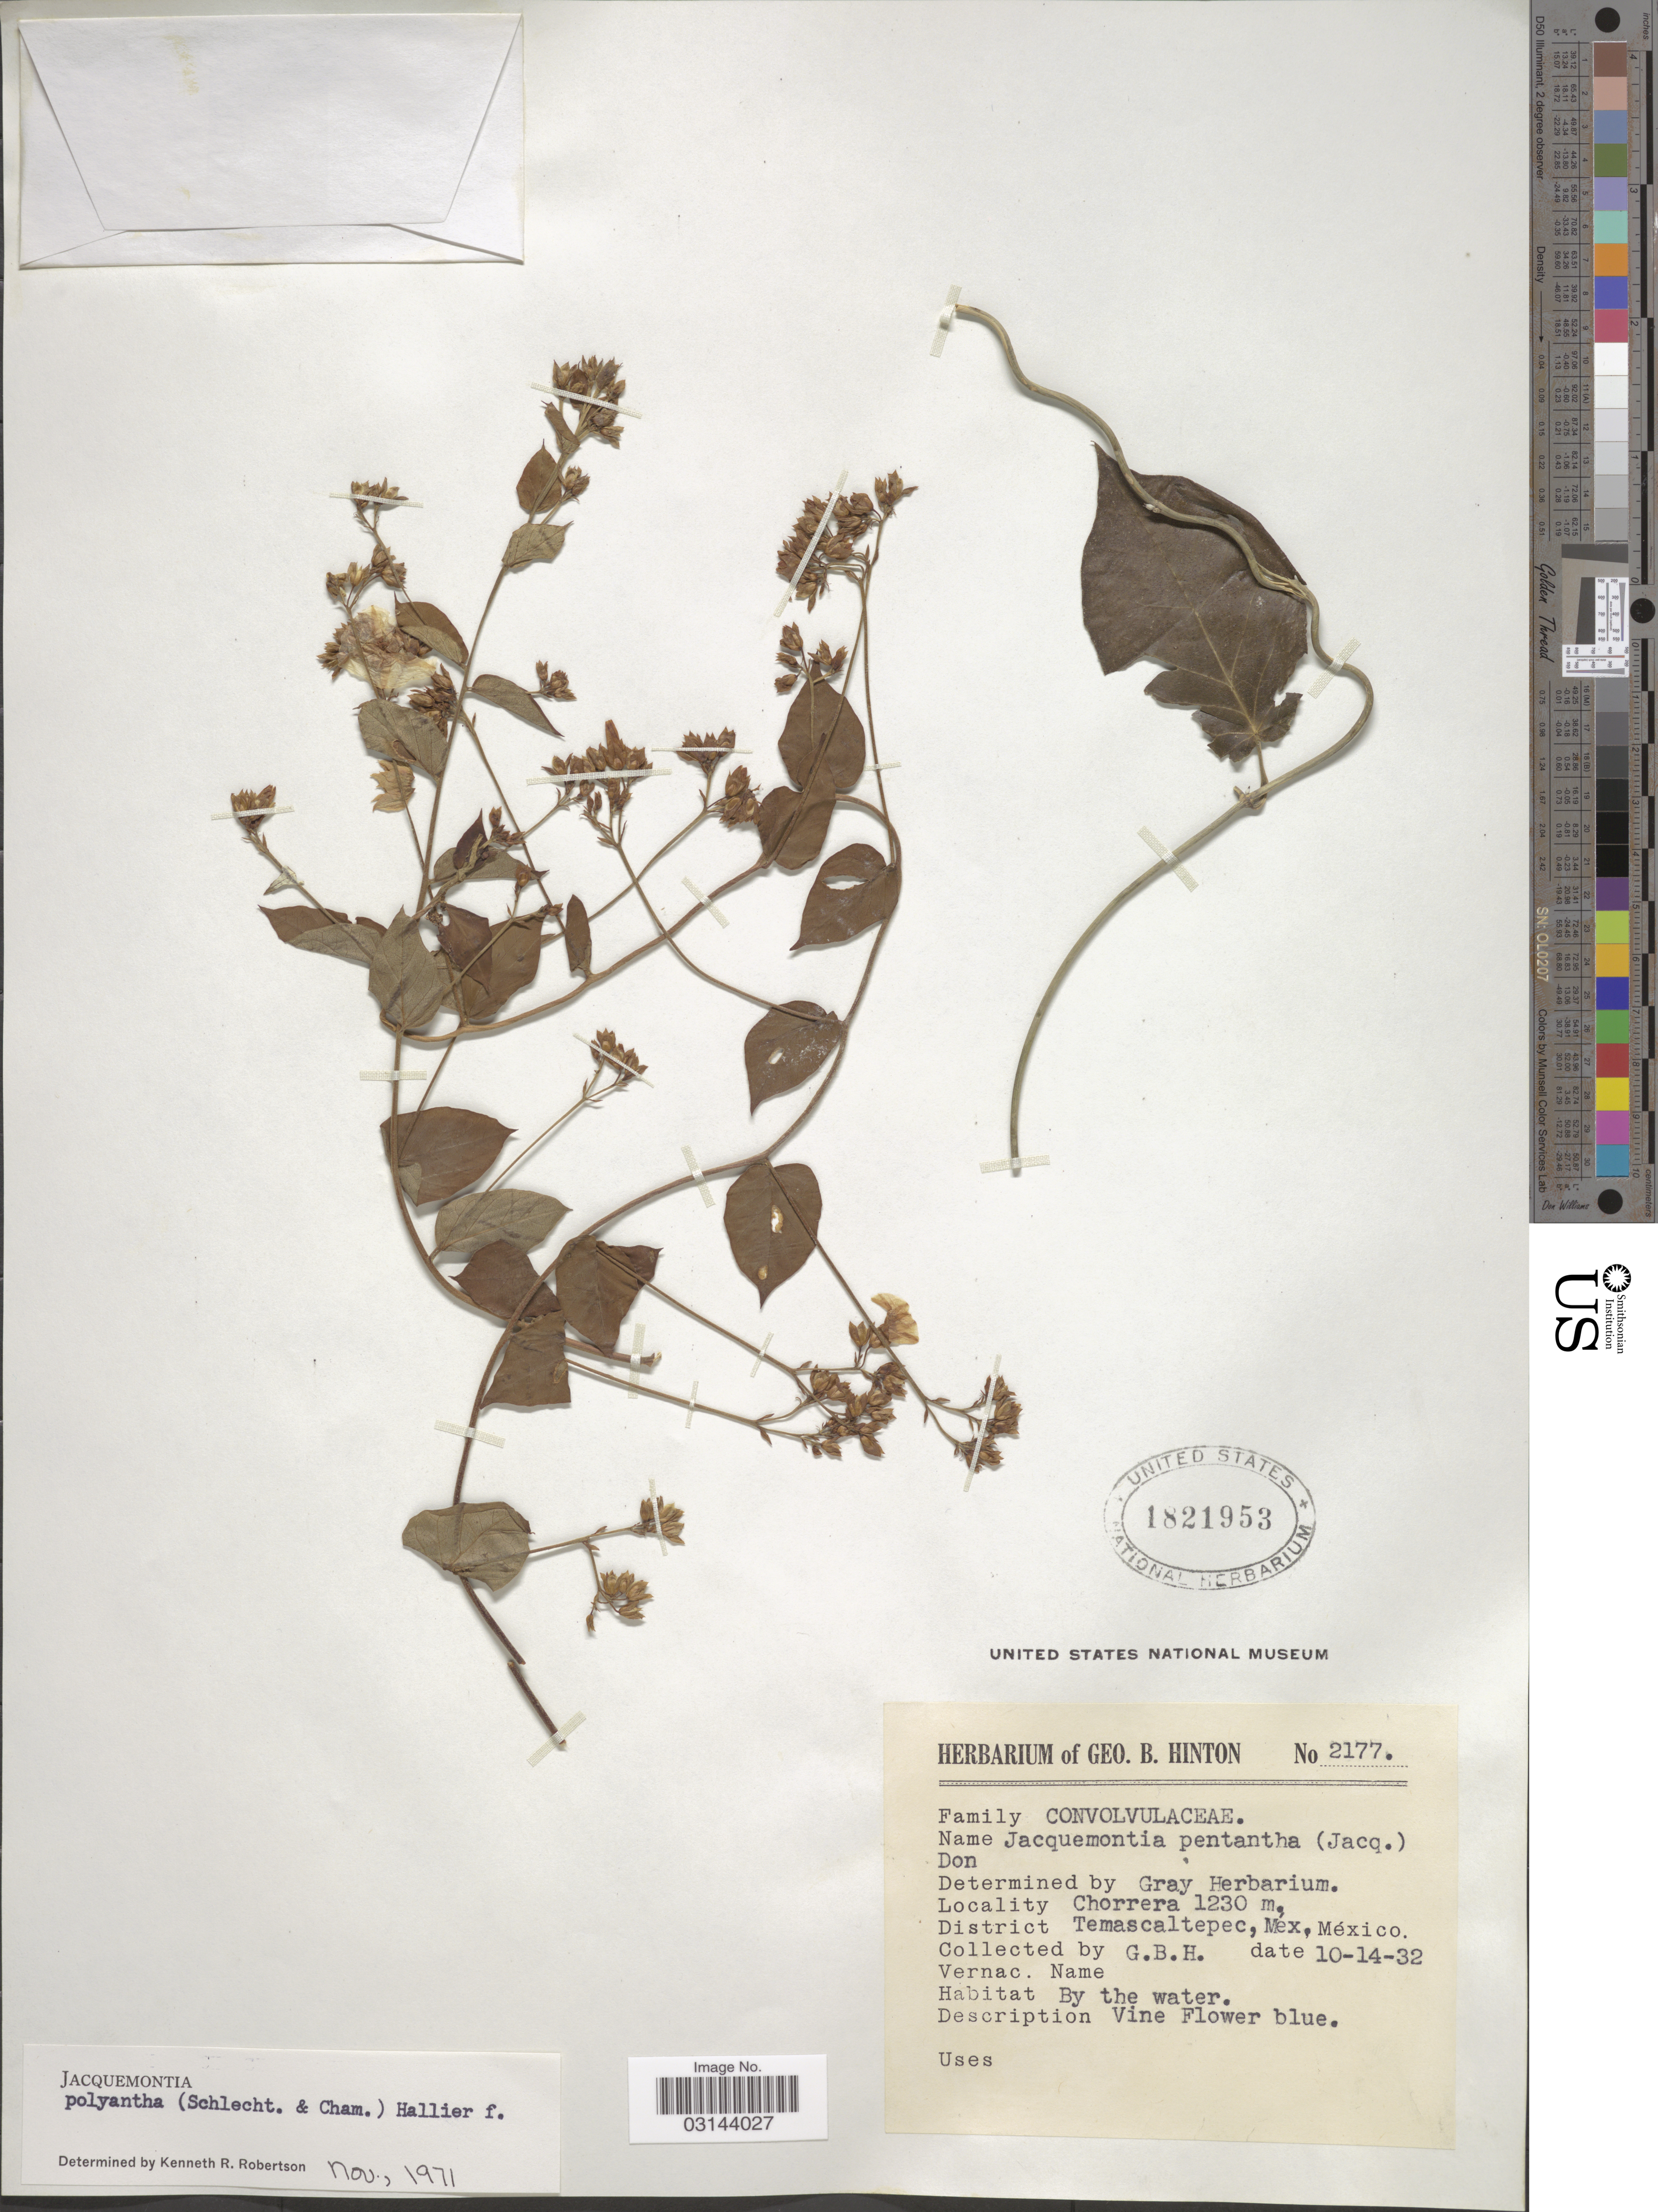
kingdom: Plantae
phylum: Tracheophyta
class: Magnoliopsida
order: Solanales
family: Convolvulaceae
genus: Jacquemontia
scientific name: Jacquemontia polyantha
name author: (Schltdl. & Cham.) Hallier f.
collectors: G. B. Hinton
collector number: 2177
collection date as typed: Transcribed d/m/y: 14/10/32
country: Mexico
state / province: México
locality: Chorrera, District Temascaltepec, Méx., México.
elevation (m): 1230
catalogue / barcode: US 1821953